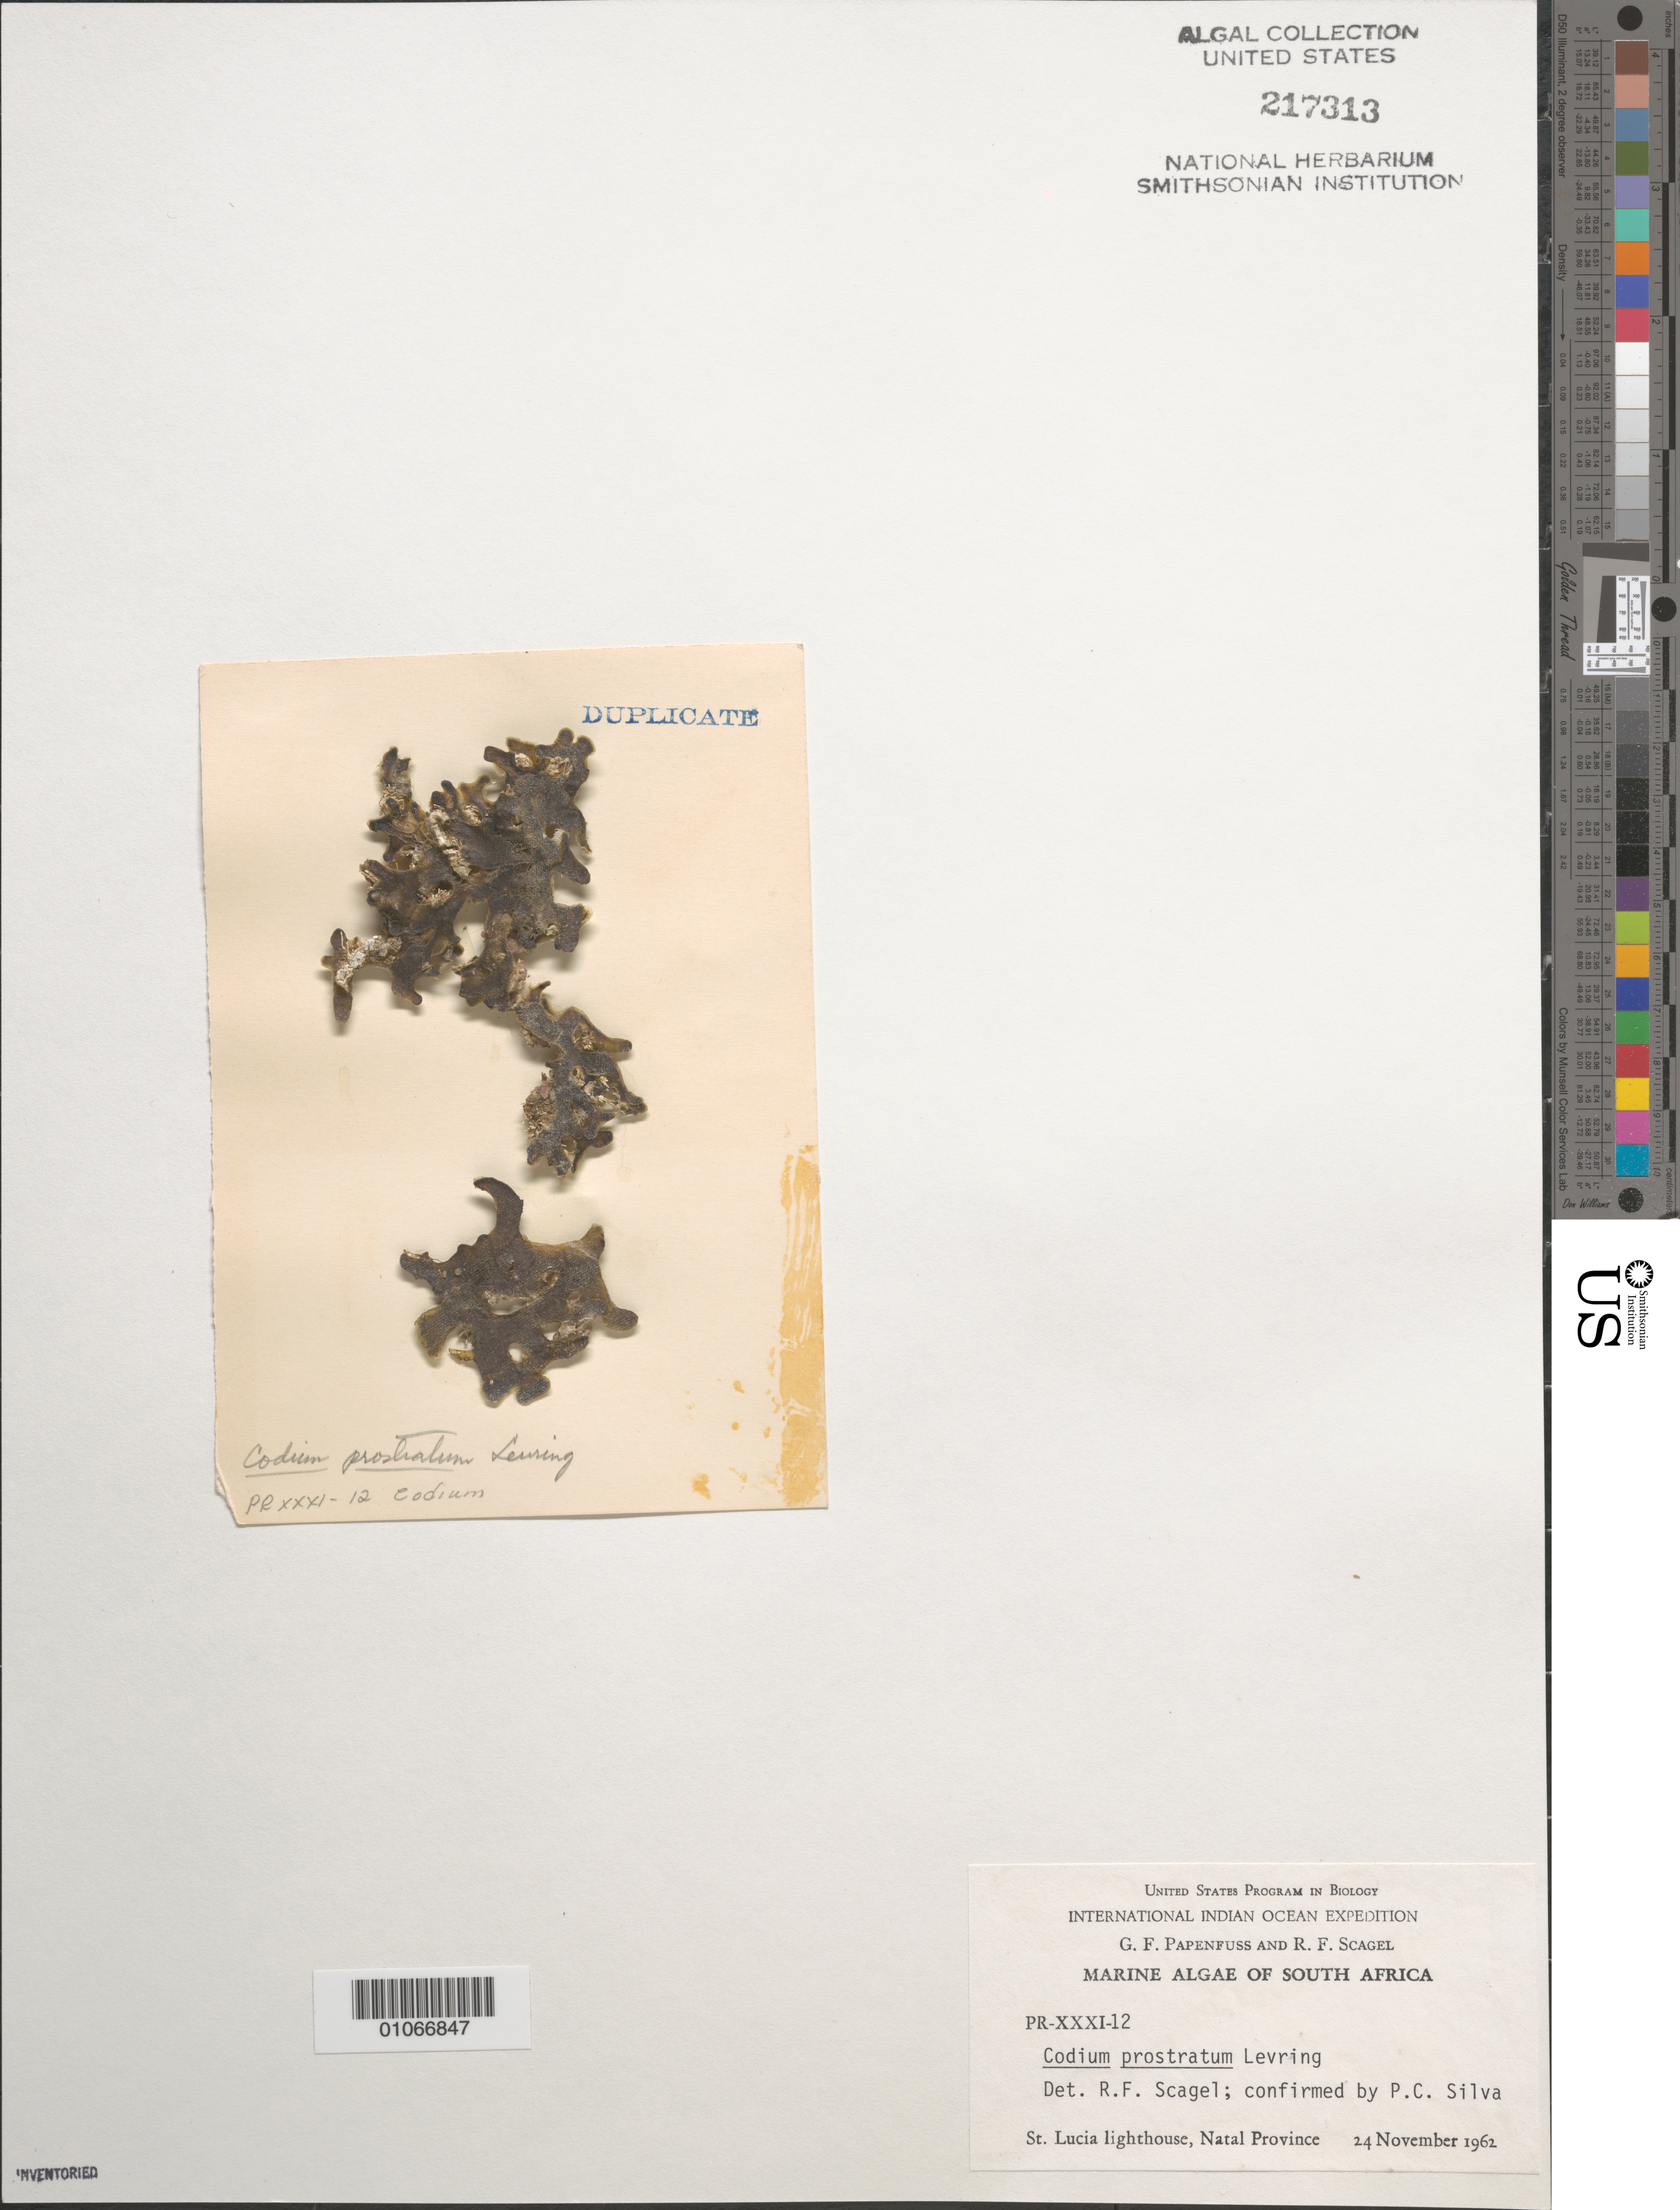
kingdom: Plantae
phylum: Chlorophyta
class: Ulvophyceae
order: Bryopsidales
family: Codiaceae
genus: Codium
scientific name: Codium prostratum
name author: Levring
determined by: Scagel, R. F.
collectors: G. Papenfuss & R. F. Scagel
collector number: PR-XXXI-12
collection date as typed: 24 Nov 1962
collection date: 1962-11-24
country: South Africa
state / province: KwaZulu-Natal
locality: St. Lucia lighthouse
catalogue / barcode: US 217313